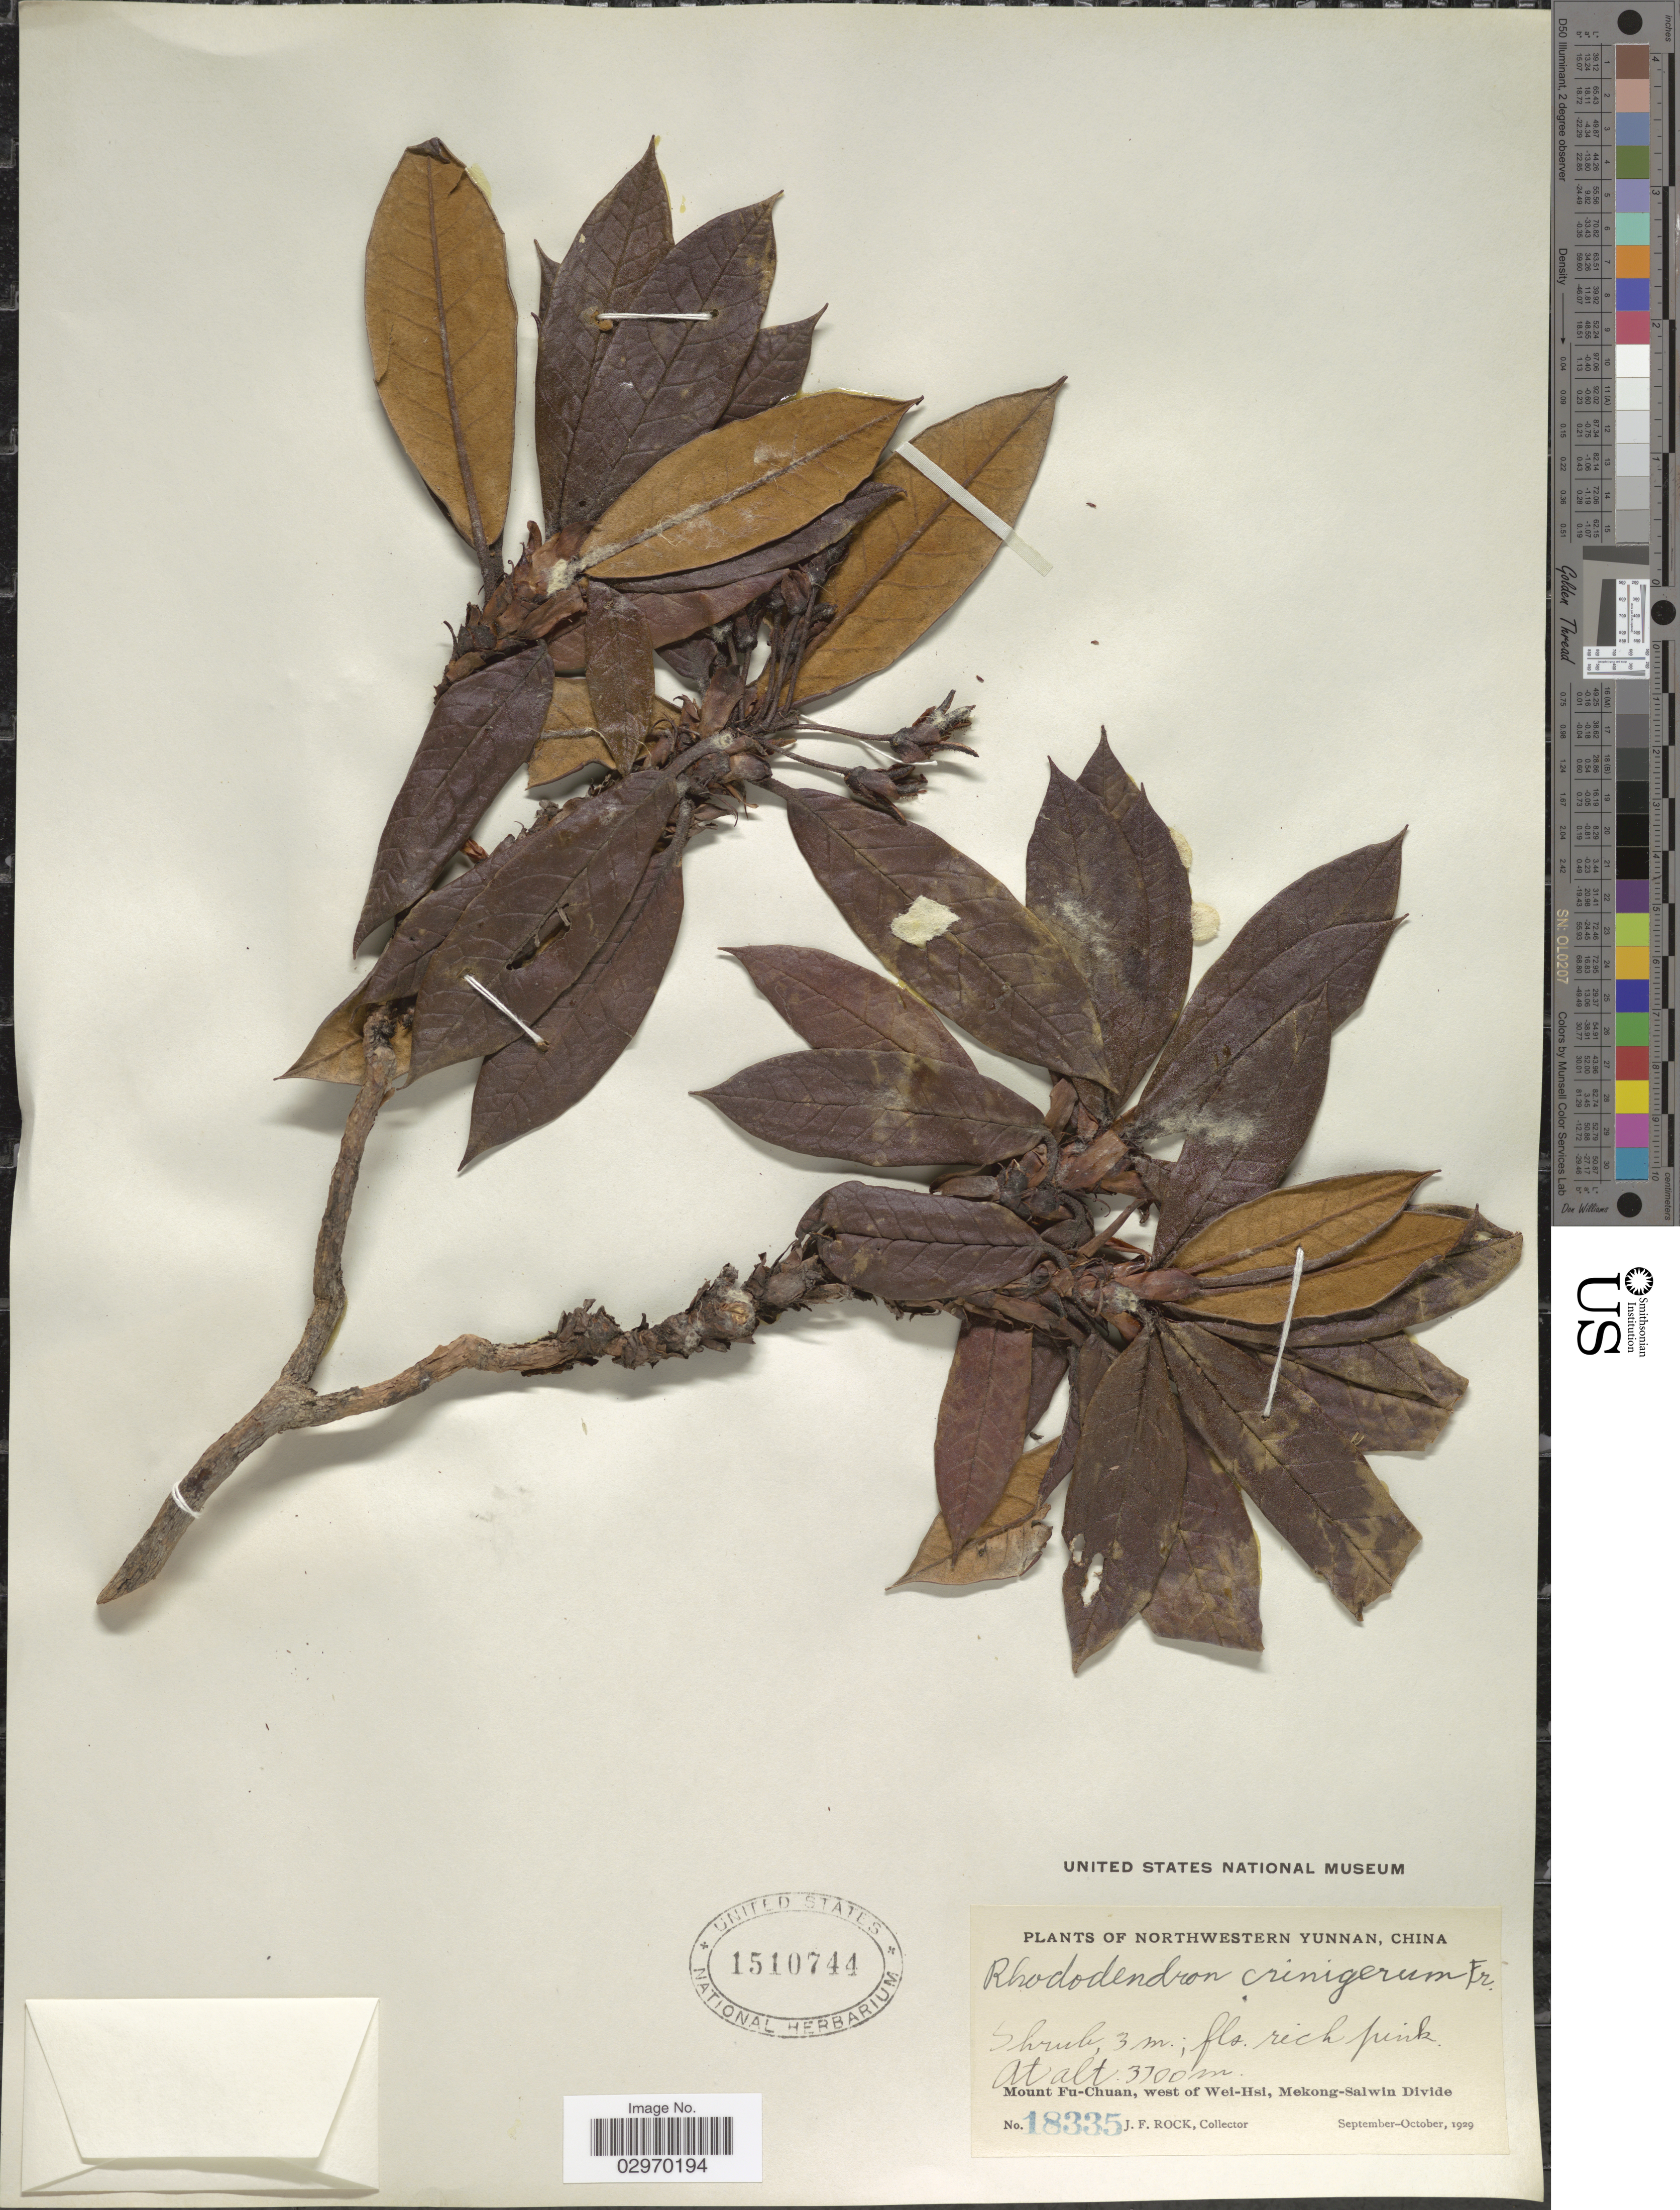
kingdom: Plantae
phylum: Tracheophyta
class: Magnoliopsida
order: Ericales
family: Ericaceae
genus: Rhododendron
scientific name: Rhododendron crinigerum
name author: Franch.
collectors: J. Rock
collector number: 18335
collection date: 1929-09/1929-10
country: China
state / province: Yunnan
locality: Northwestern Yunnan. Mount Fu-Chuan, west of Wei-Hsi, Mekong-Salwin Divide.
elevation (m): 3700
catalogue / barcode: US 1510744